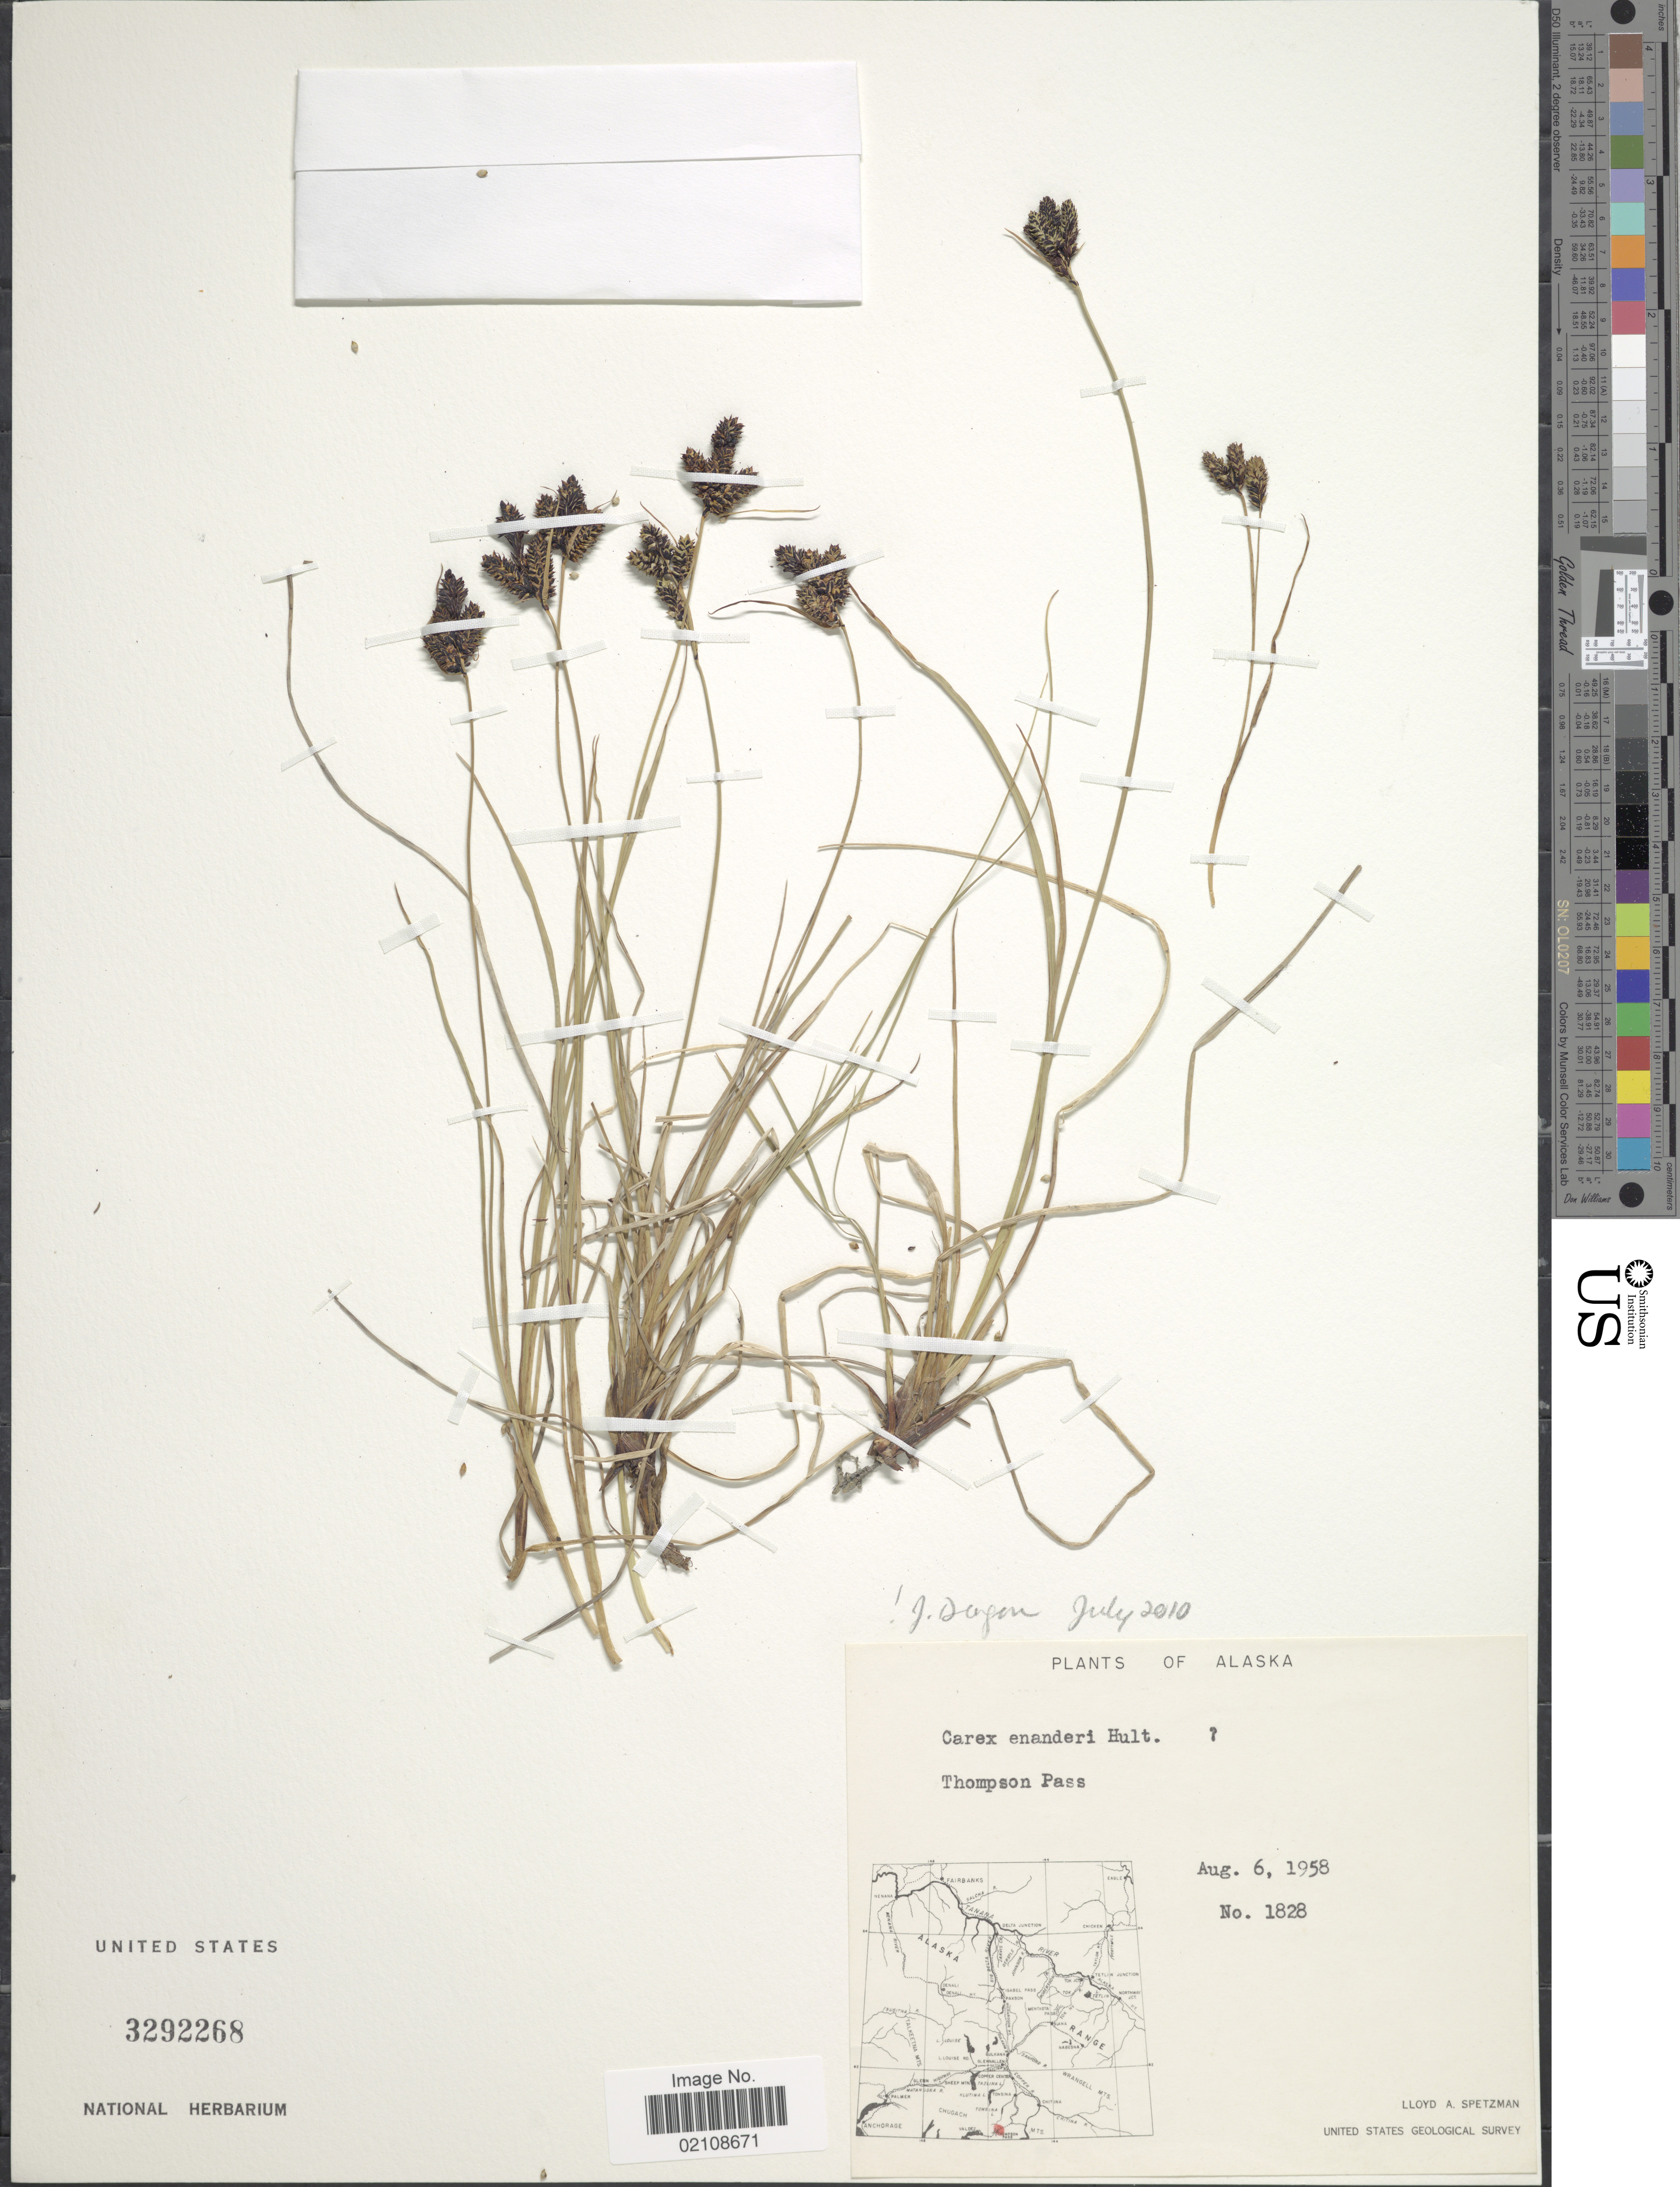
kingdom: Plantae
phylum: Tracheophyta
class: Liliopsida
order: Poales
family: Cyperaceae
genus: Carex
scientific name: Carex enanderi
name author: Hultén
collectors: L. Spetzman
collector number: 1828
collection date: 1958-08-06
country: United States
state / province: Alaska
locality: Thompson Pass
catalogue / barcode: US 3292268